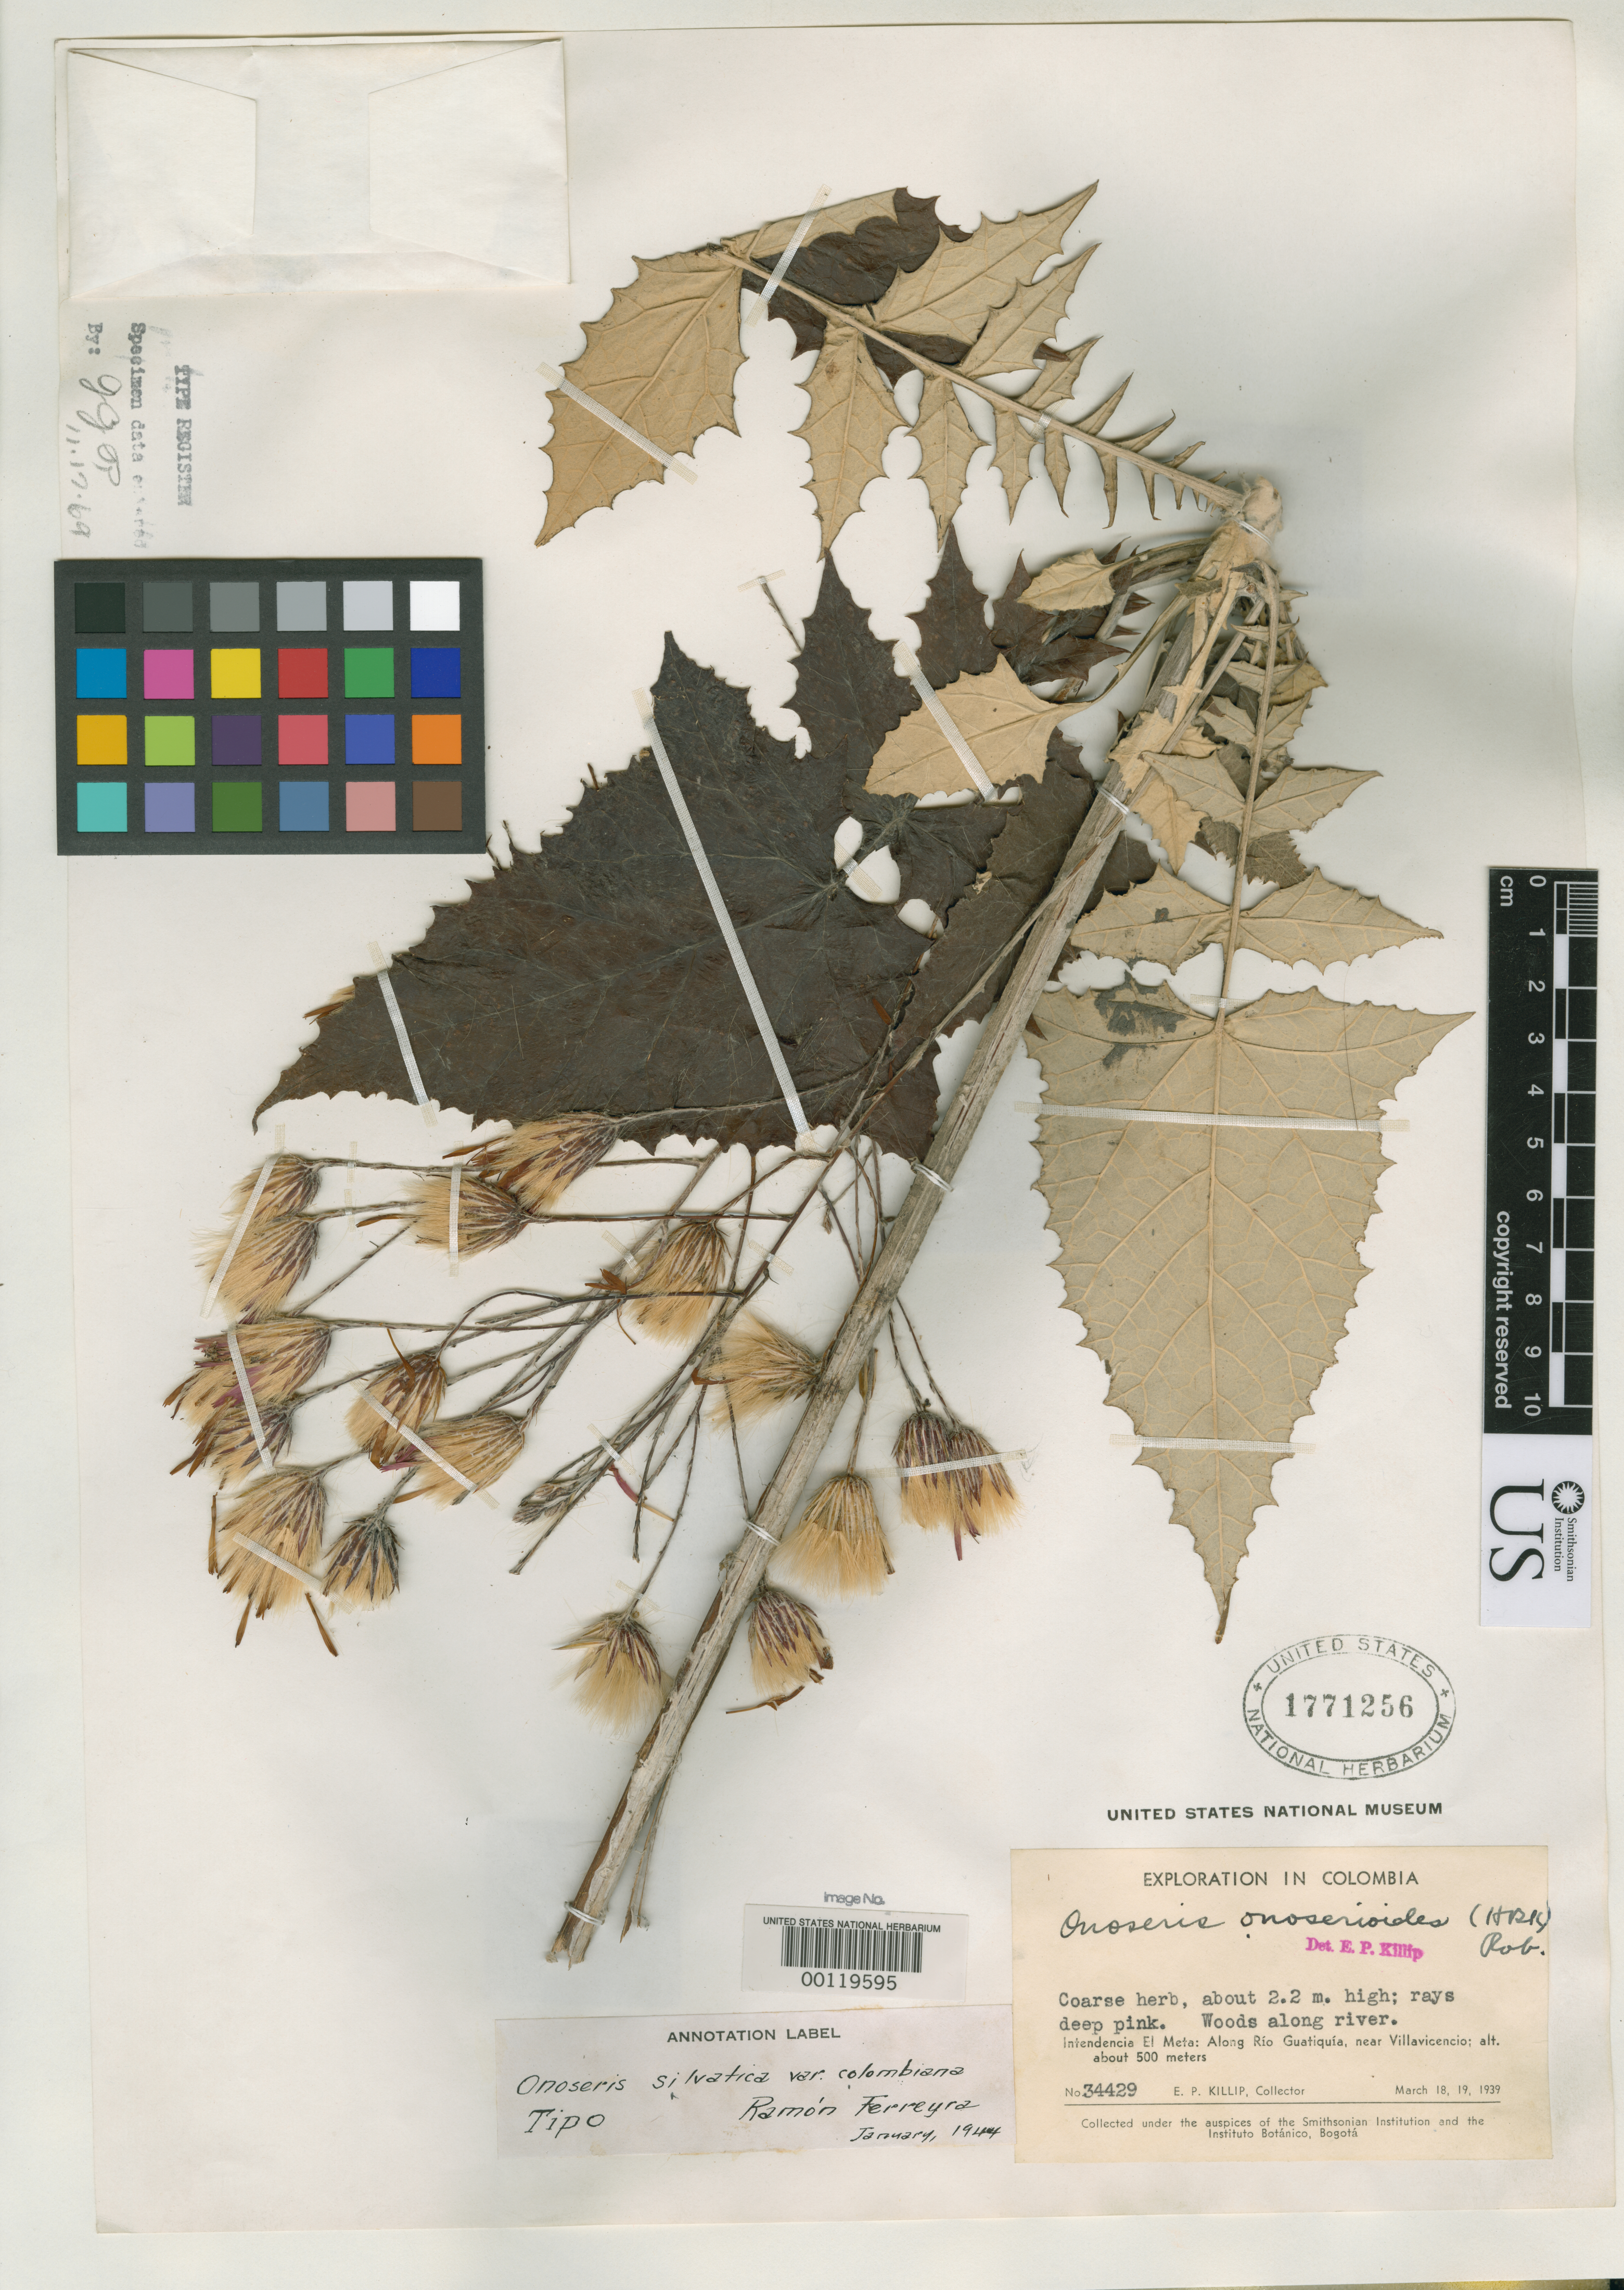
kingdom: Plantae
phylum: Tracheophyta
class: Magnoliopsida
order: Asterales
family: Asteraceae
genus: Onoseris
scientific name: Onoseris silvatica var. colombiana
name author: Ferreyra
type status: Holotype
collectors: E. P. Killip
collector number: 34429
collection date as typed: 18 Mar 1939 to 19 Mar 1939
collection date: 1939-03-18/1939-03-19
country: Colombia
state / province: Meta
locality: Largo del Rio Guatiquia near Villa Vicencia.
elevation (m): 500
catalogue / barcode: US 1771256